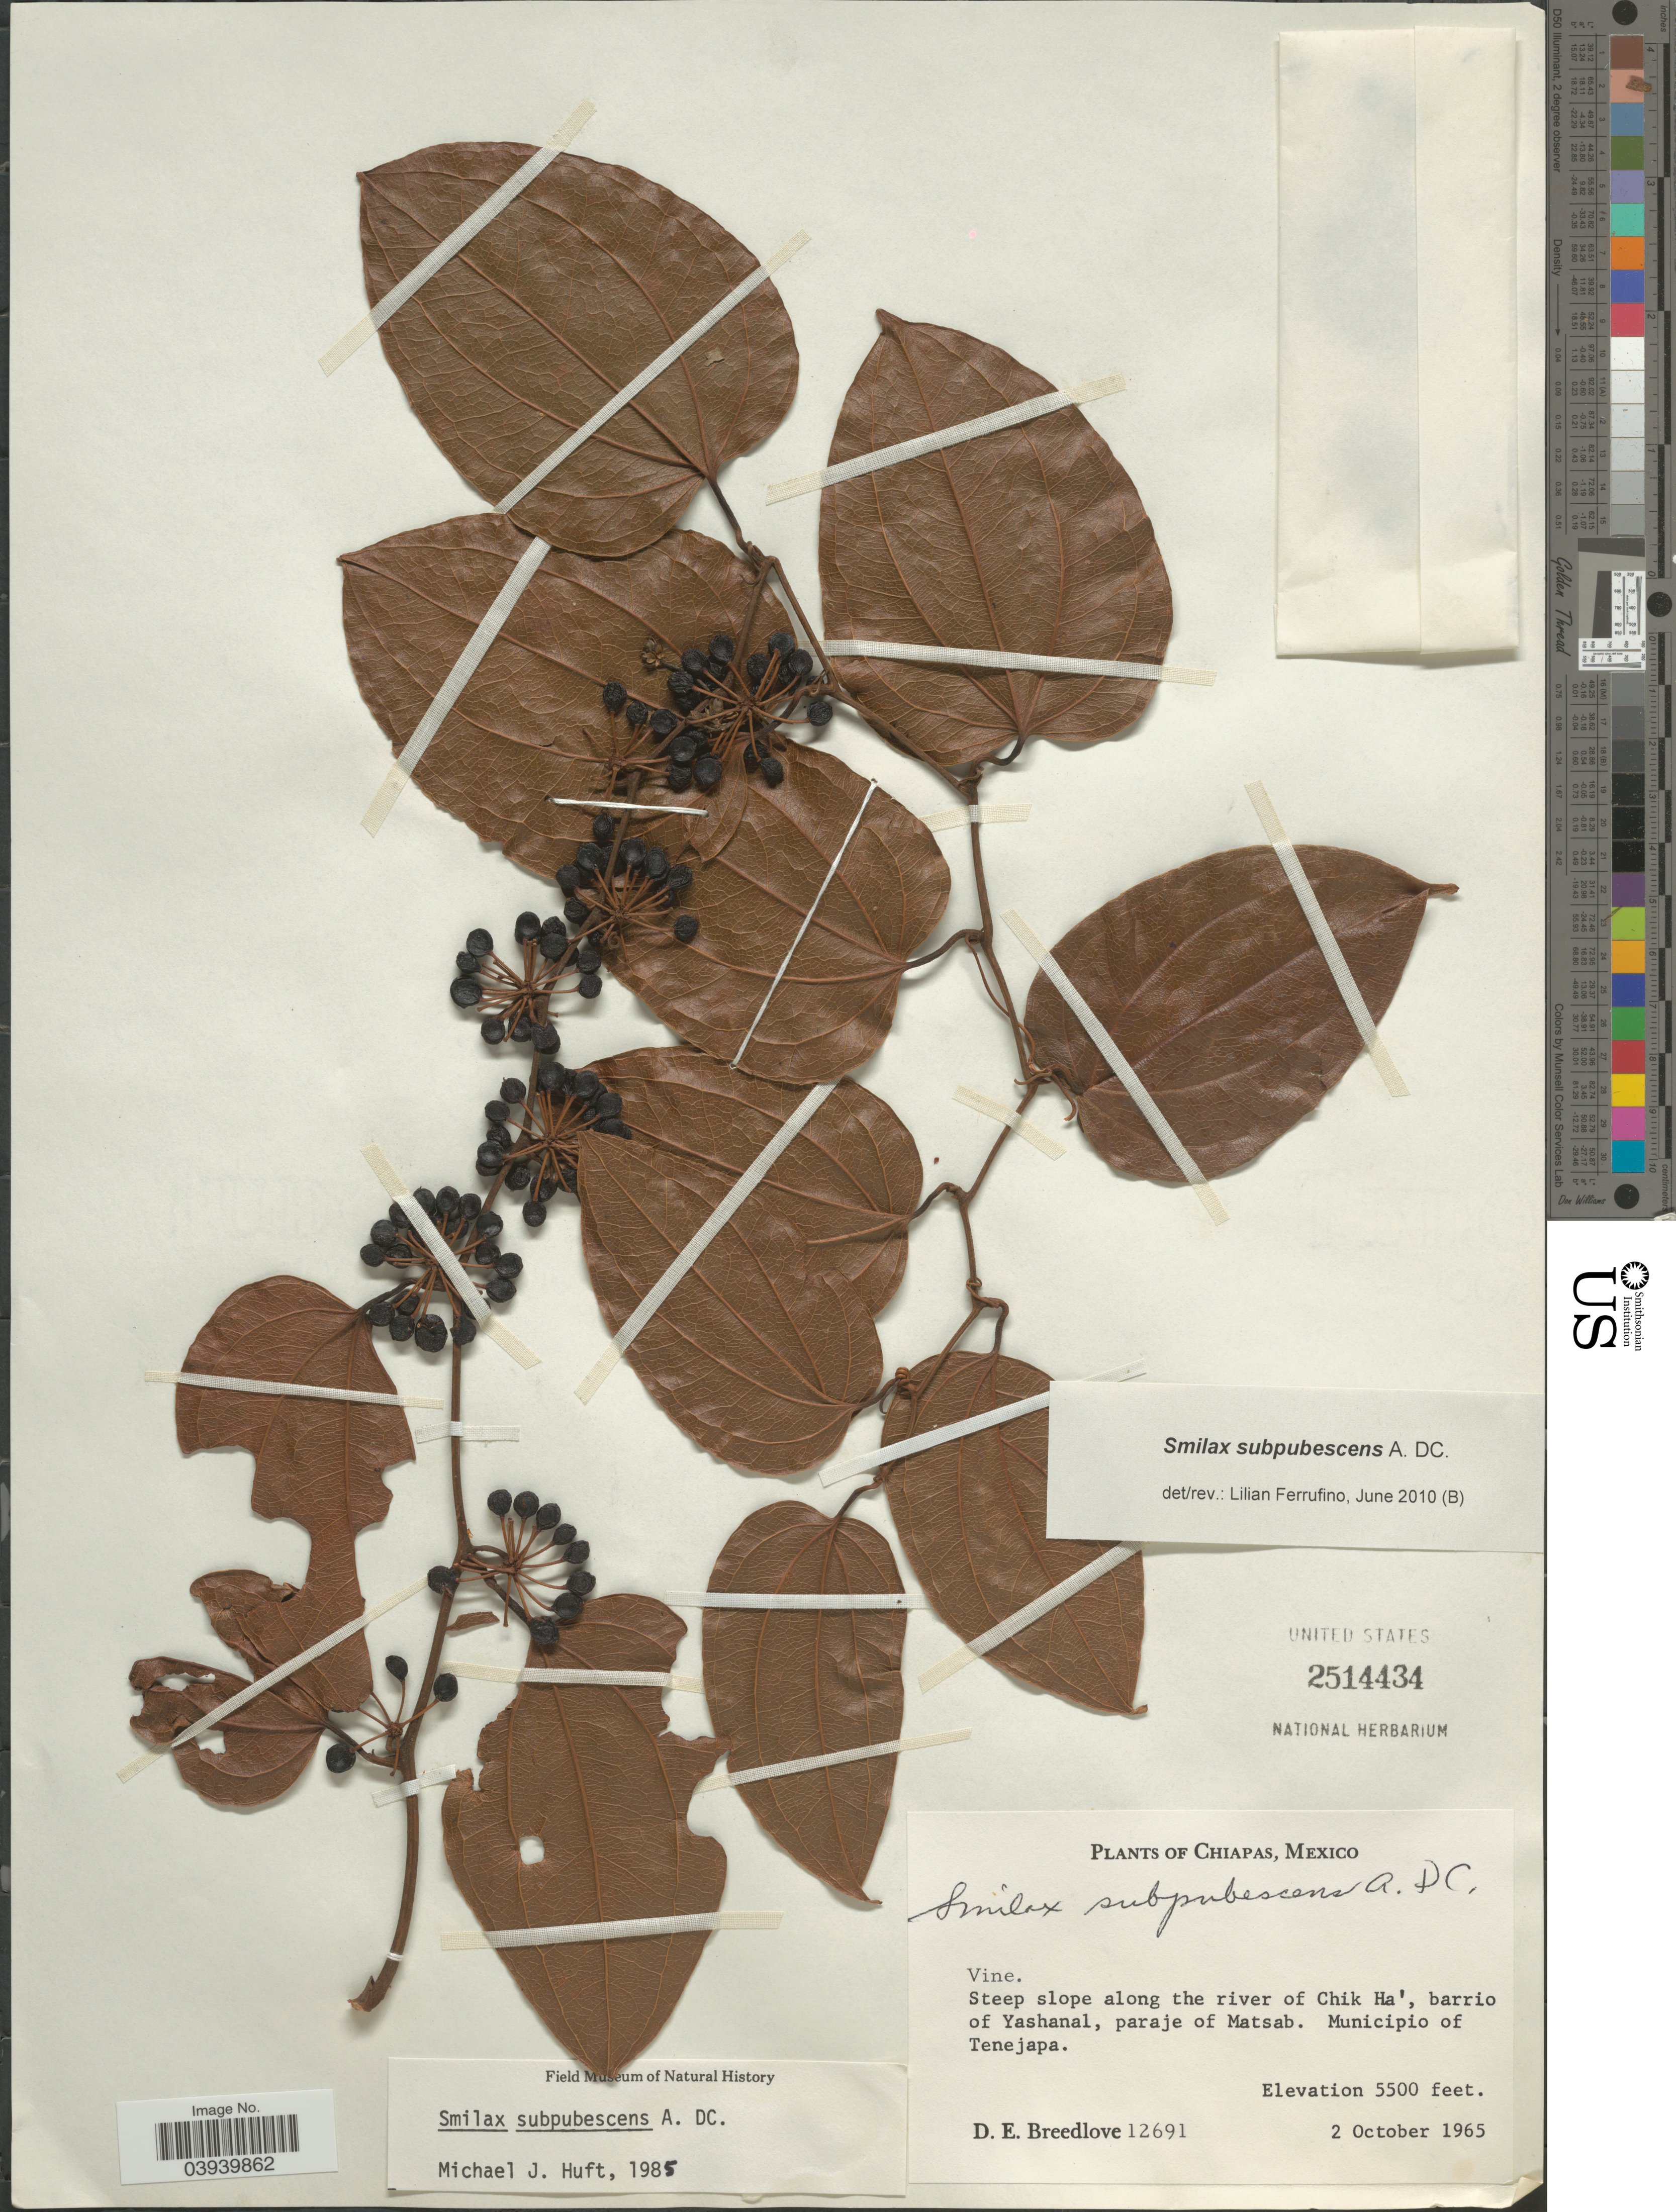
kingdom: Plantae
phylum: Tracheophyta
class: Liliopsida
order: Liliales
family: Smilacaceae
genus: Smilax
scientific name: Smilax subpubescens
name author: A. DC.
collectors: D. E. Breedlove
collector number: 12691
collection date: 1965-10-02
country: Mexico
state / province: Chiapas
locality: Steep slope along the river at Chik Ha', barrio of Yashanal, paraje of Matsab. Municipio of Tenejapa.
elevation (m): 1676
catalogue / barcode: US 2514434